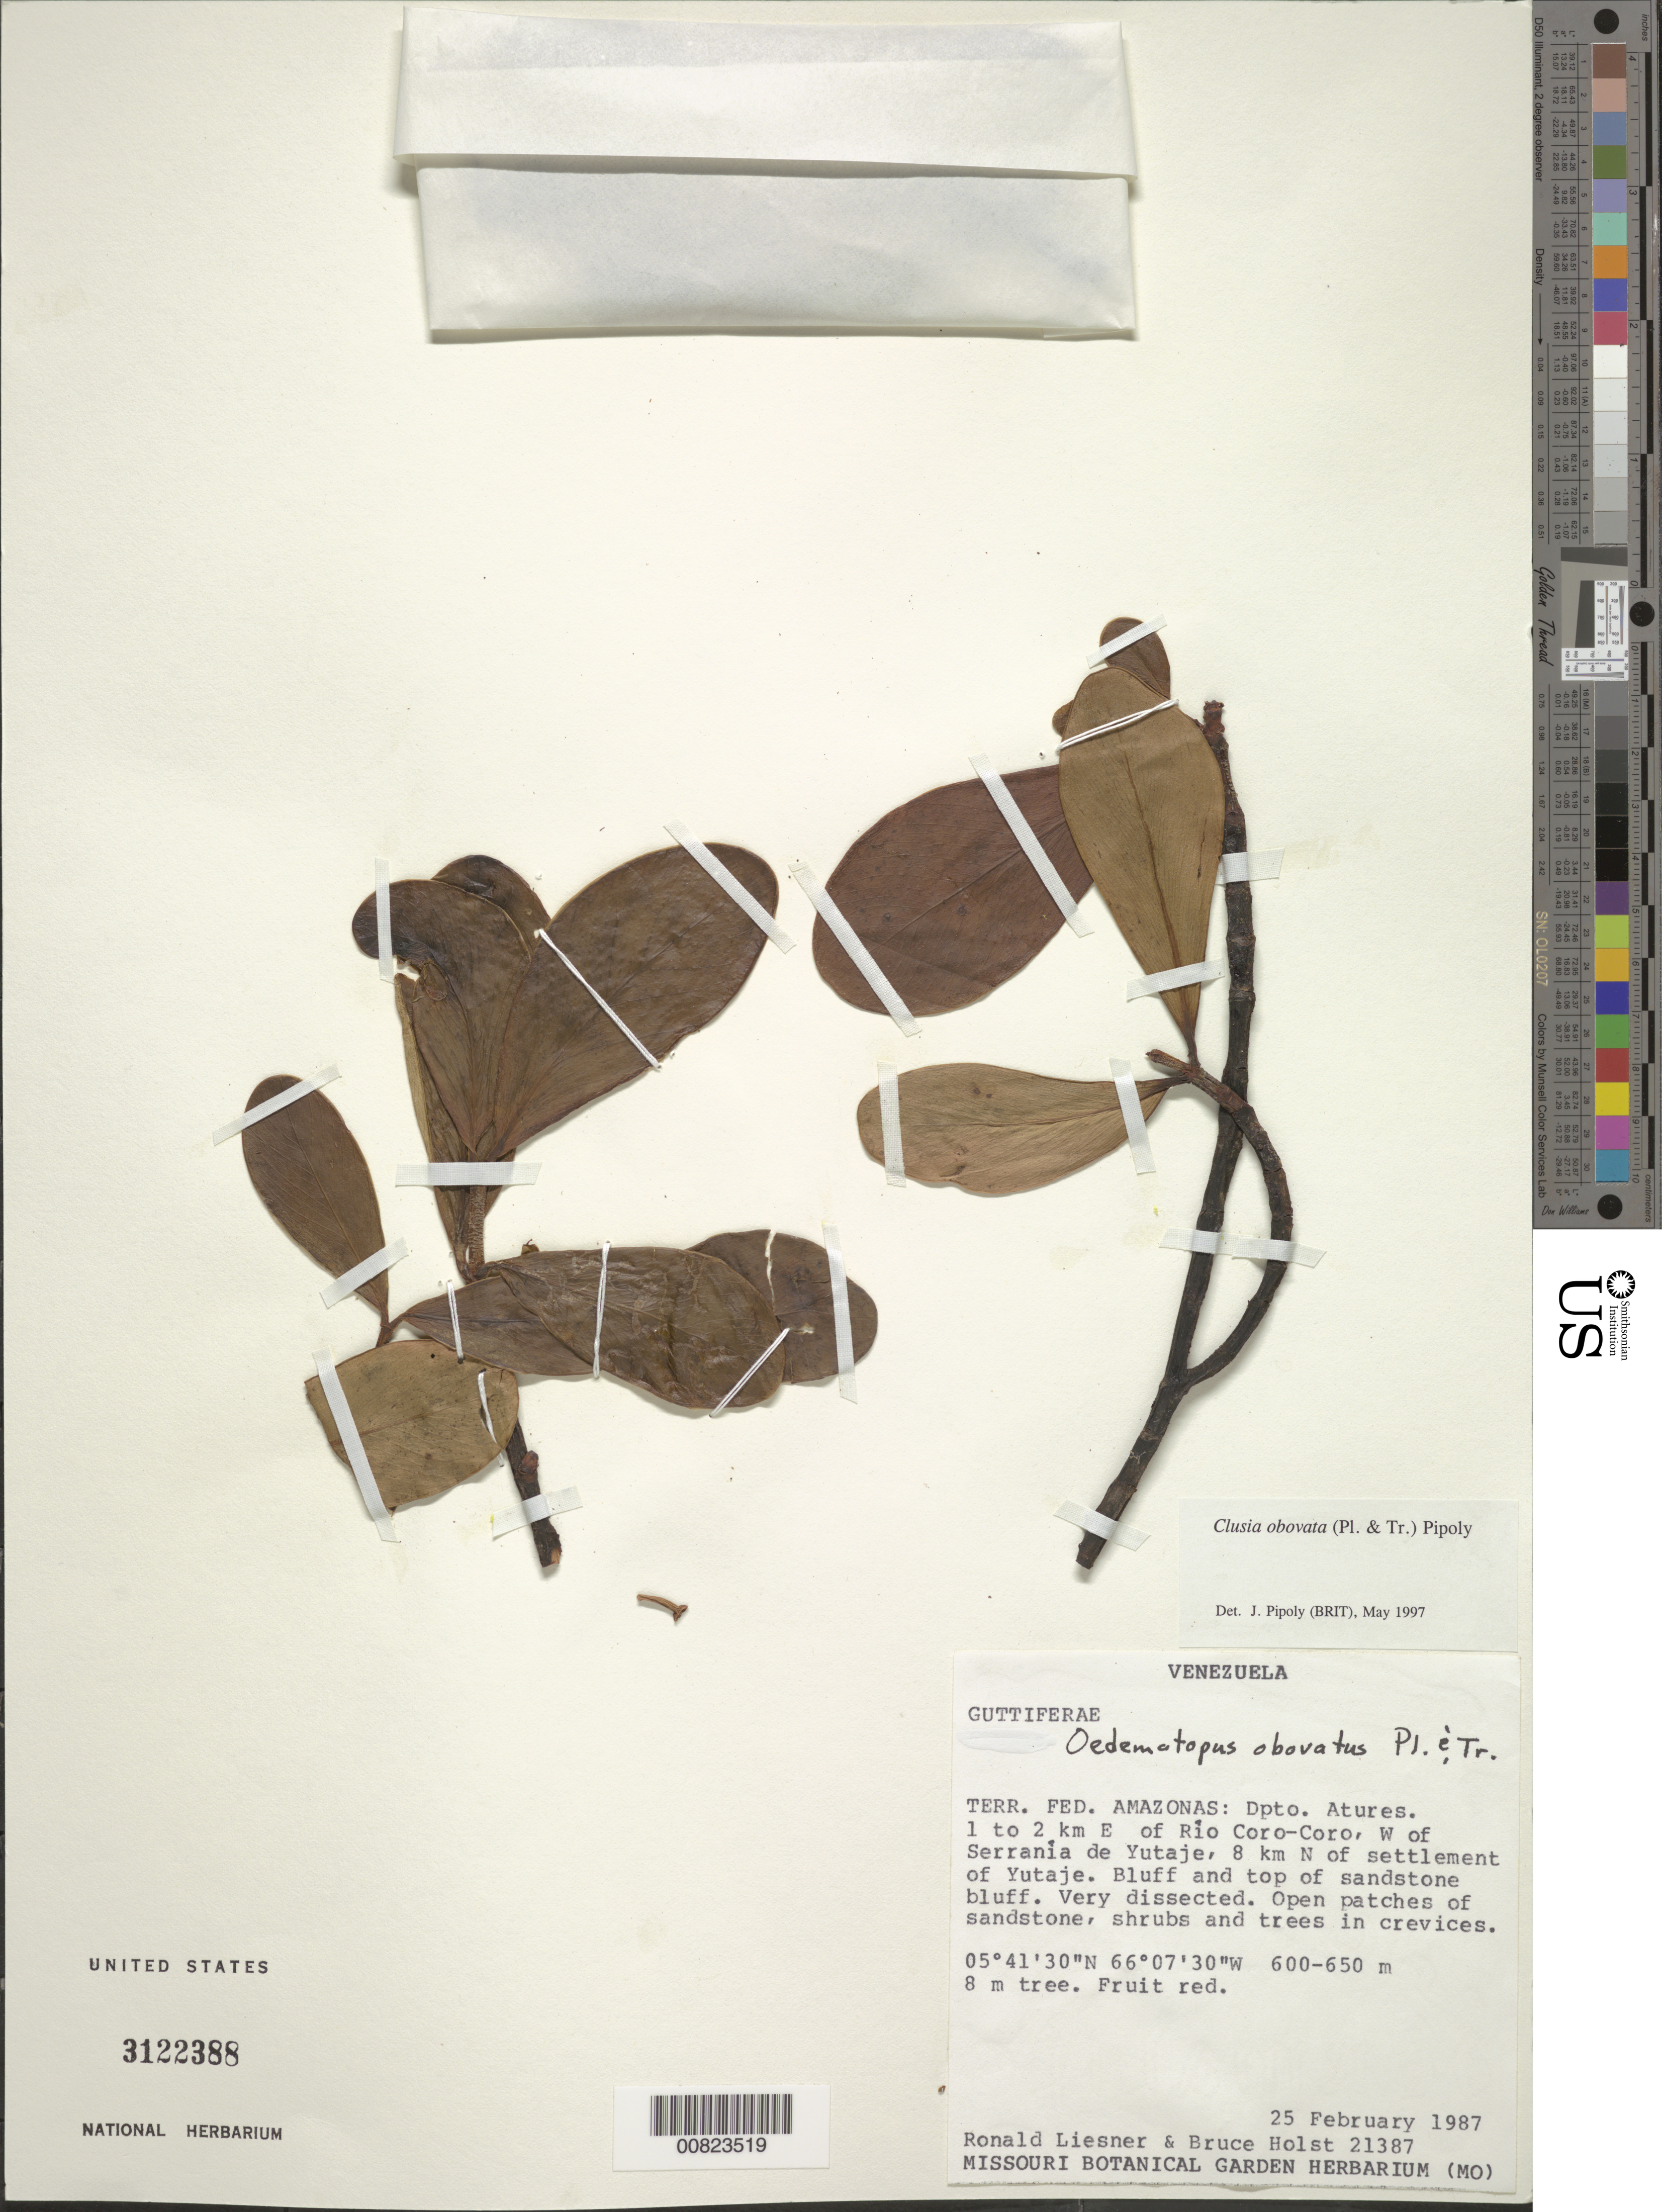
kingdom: Plantae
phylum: Tracheophyta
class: Magnoliopsida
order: Malpighiales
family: Clusiaceae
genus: Clusia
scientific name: Clusia obovata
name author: (Spruce ex Planch. & Triana) Pipoly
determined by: Pipoly, J. J., III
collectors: R. L. Liesner & B. Holst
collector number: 21387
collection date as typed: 25-Feb-87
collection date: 1987-02-25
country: Venezuela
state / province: Amazonas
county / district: Atures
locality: Río Coro-Coro, 1-2 km al E, W of Serrania de Yutajé, 8 km N of settlement of Yutajé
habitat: Bluff and top of sandstone bluff; very dissected; open patches of sandstone, shrubs and trees in crevices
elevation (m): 600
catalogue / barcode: US 3122388